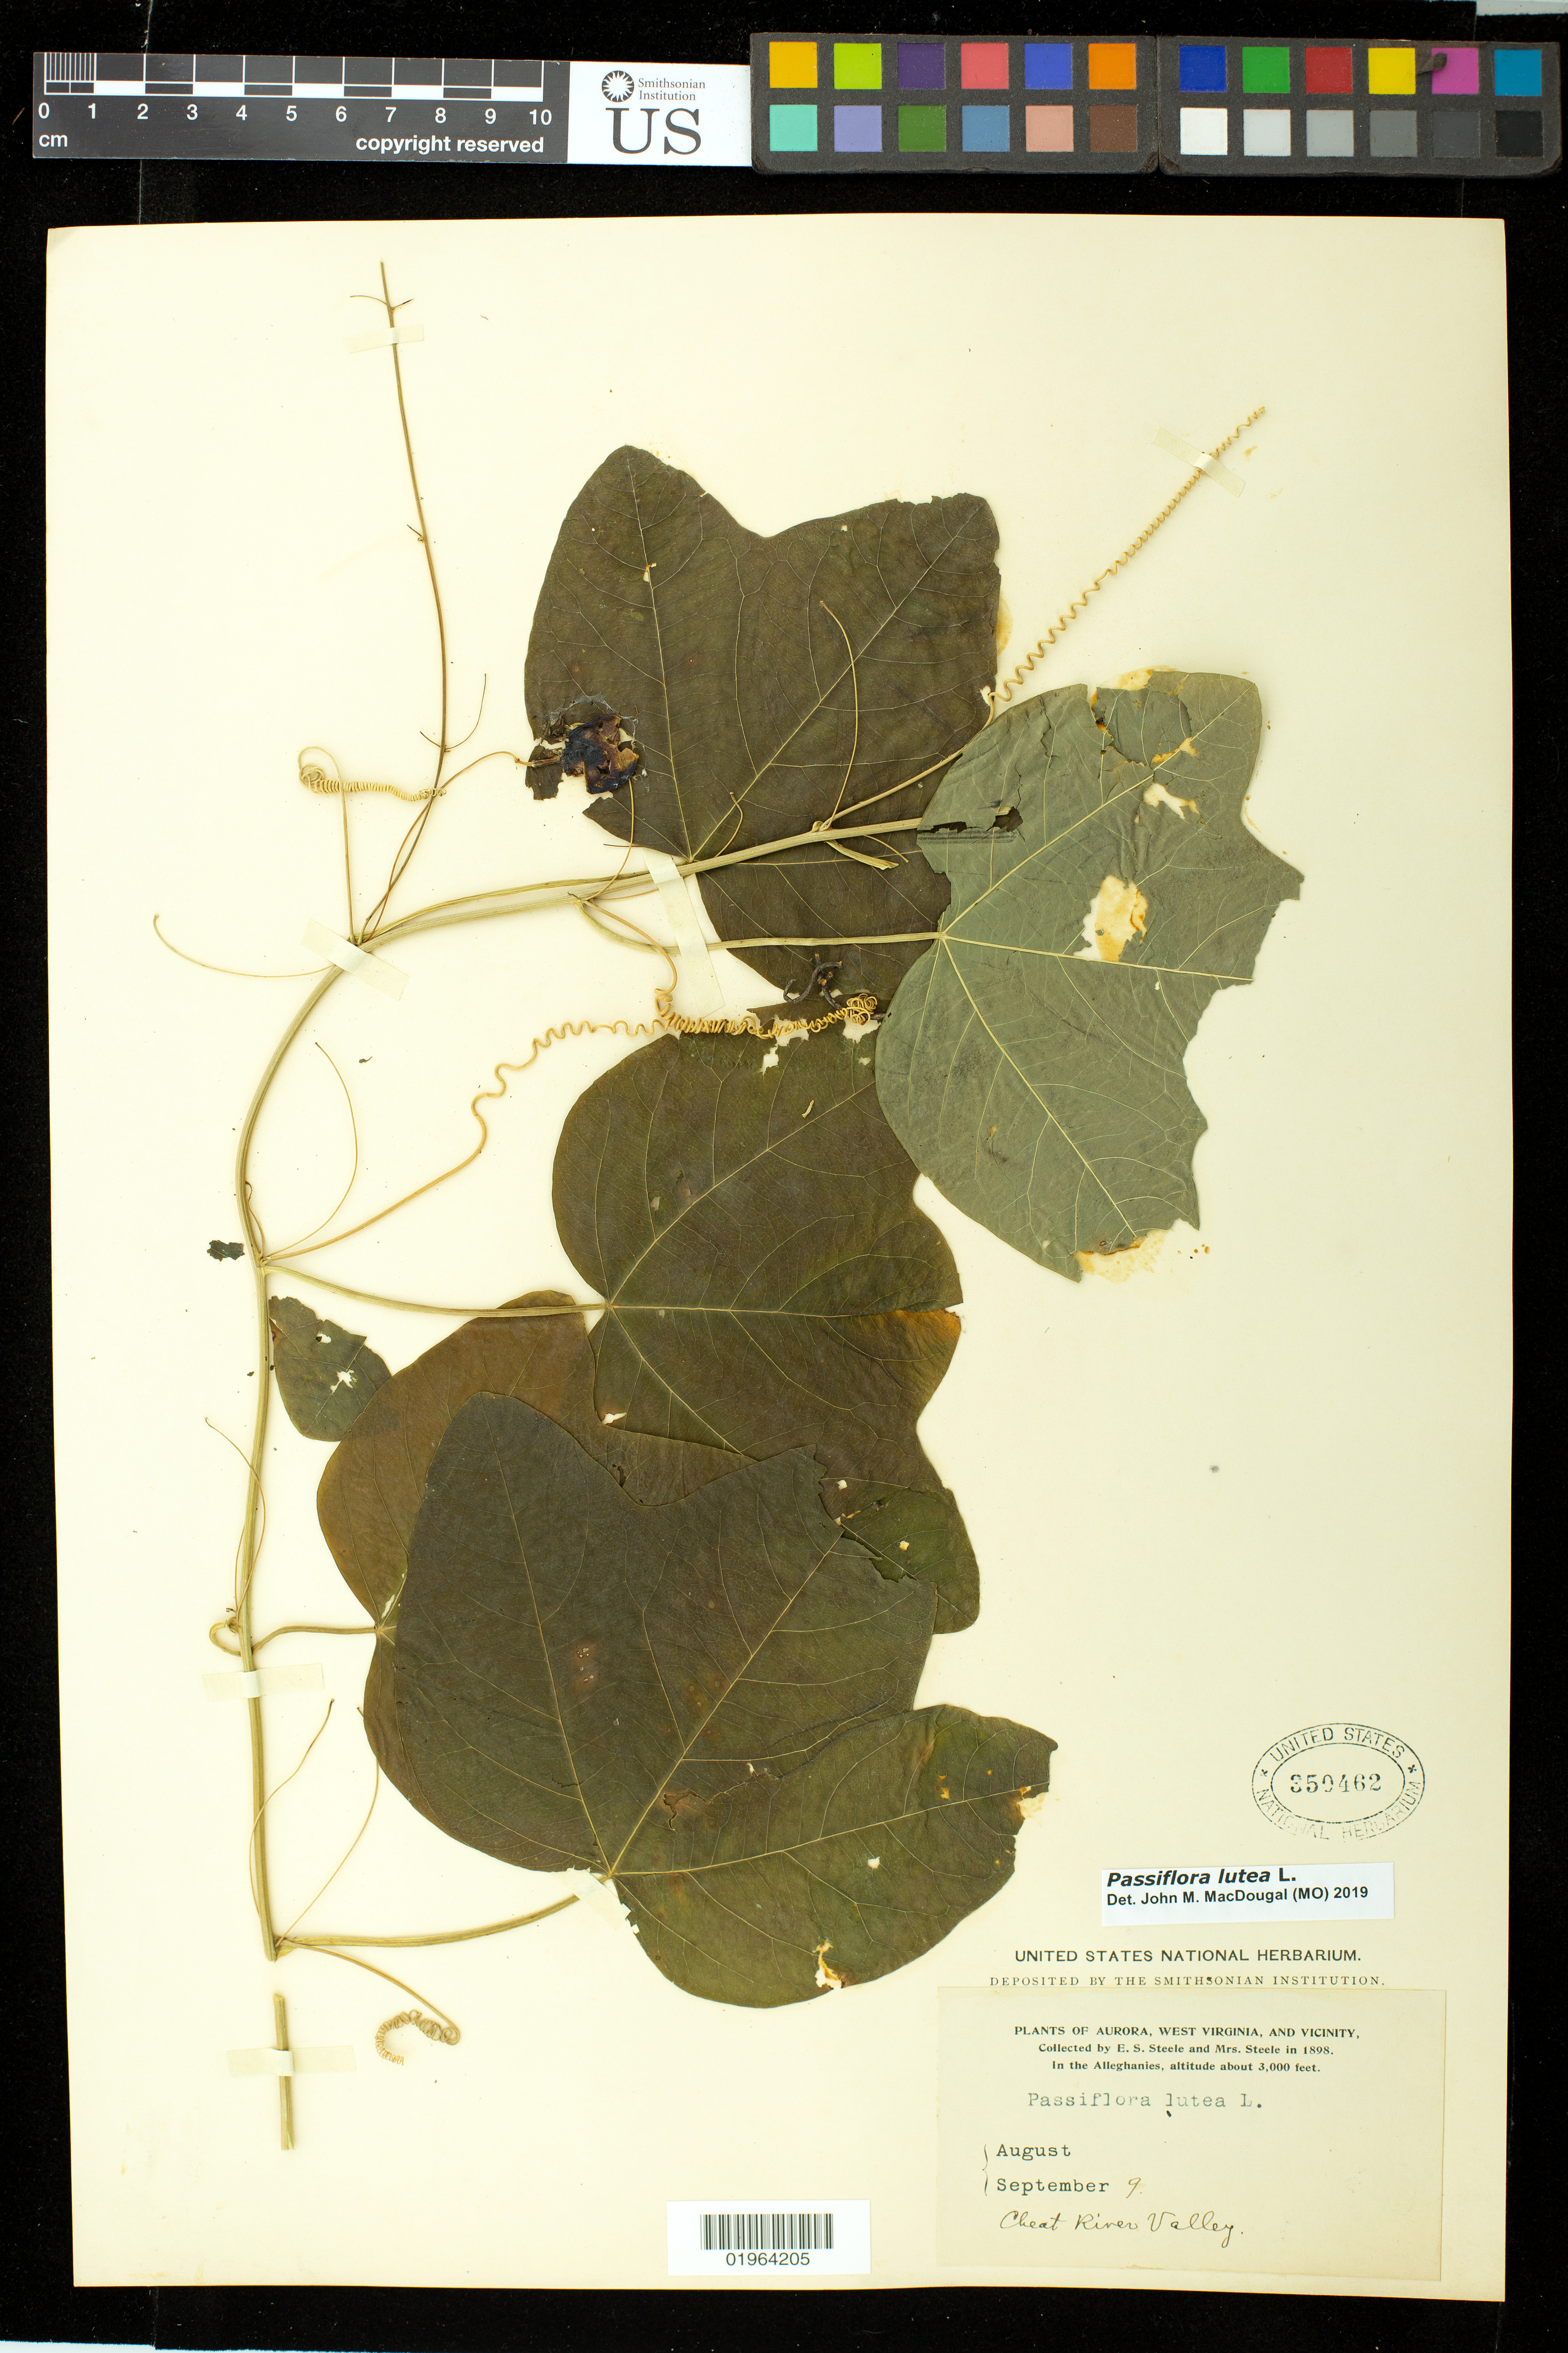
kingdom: Plantae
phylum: Tracheophyta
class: Magnoliopsida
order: Malpighiales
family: Passifloraceae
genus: Passiflora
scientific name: Passiflora lutea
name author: L.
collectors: E. Steele & Mrs. E. S. Steele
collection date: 1898-08/1898-09-09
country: United States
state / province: West Virginia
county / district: Preston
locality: Aurora, West Virginia, and Vicinity. In the Alleghanies. Cheat River.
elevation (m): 914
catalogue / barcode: US 350462